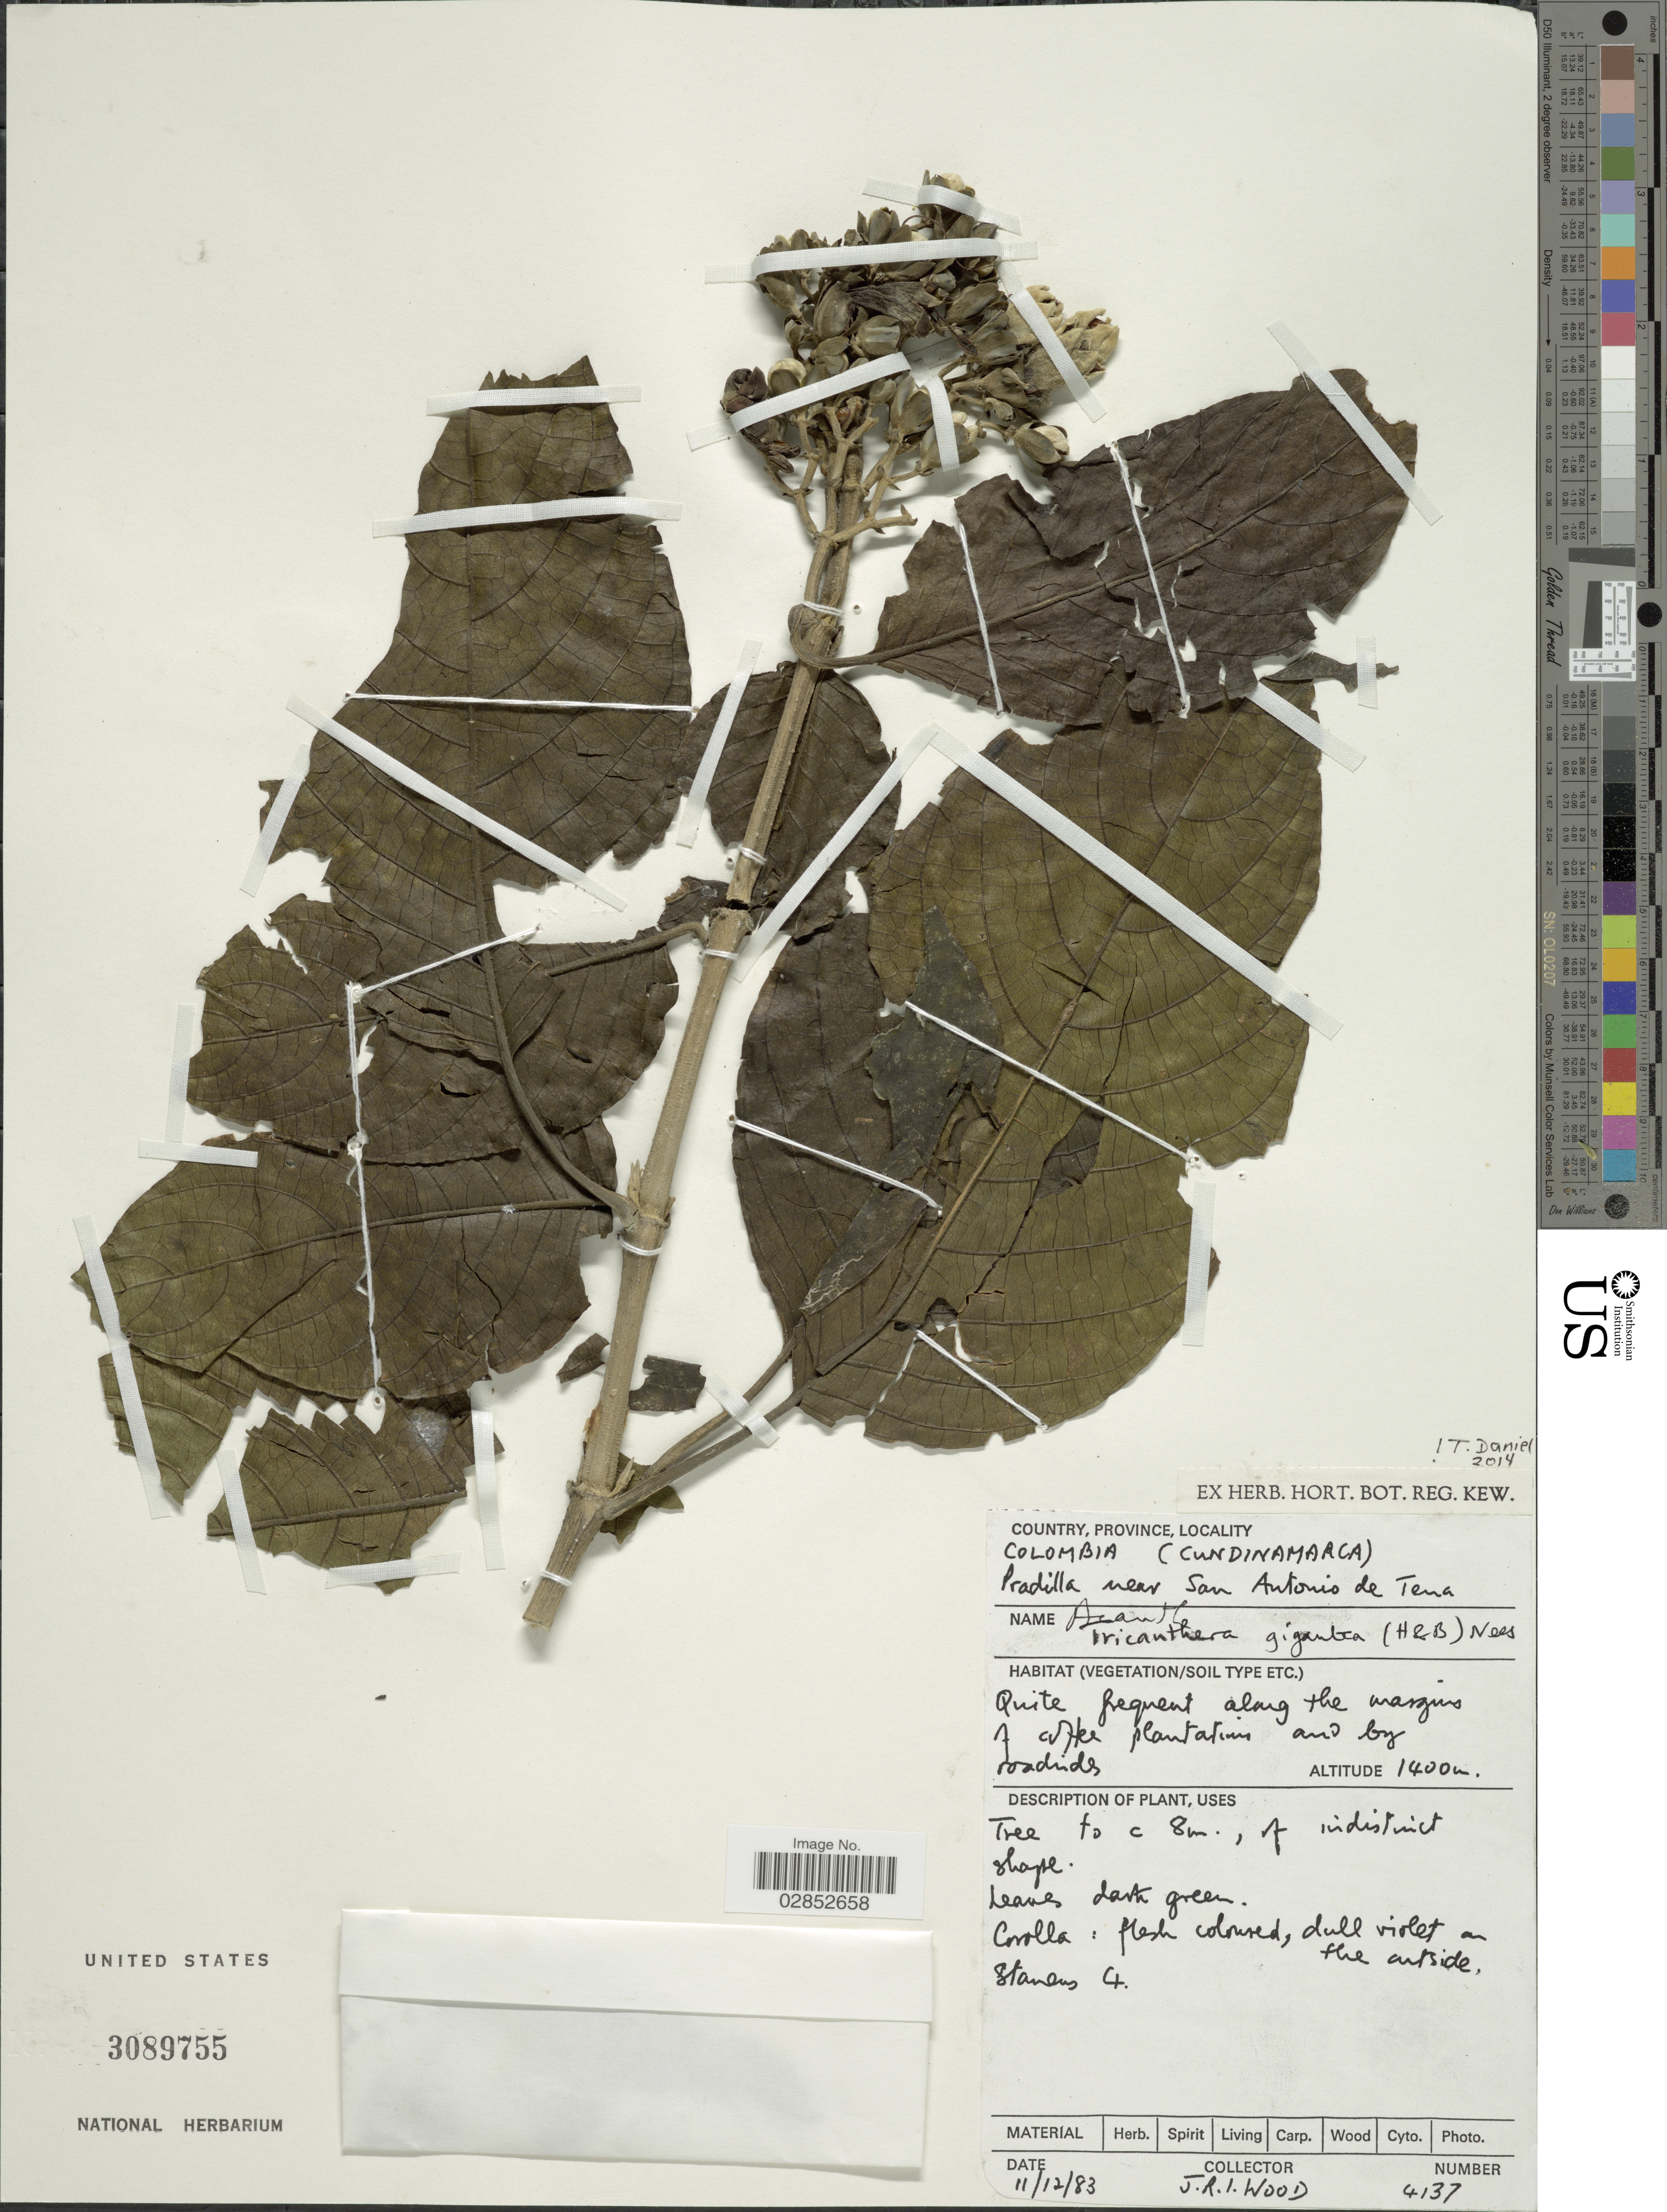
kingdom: Plantae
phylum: Tracheophyta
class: Magnoliopsida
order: Lamiales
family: Acanthaceae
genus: Trichanthera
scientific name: Trichanthera gigantea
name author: (Bonpl.) Nees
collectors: J. R. I. Wood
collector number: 4137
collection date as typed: Transcribed d/m/y: 11/12/83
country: Colombia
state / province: Cundinamarca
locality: Pradilla near San Antonio de Tena.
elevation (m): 1400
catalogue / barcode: US 3089755